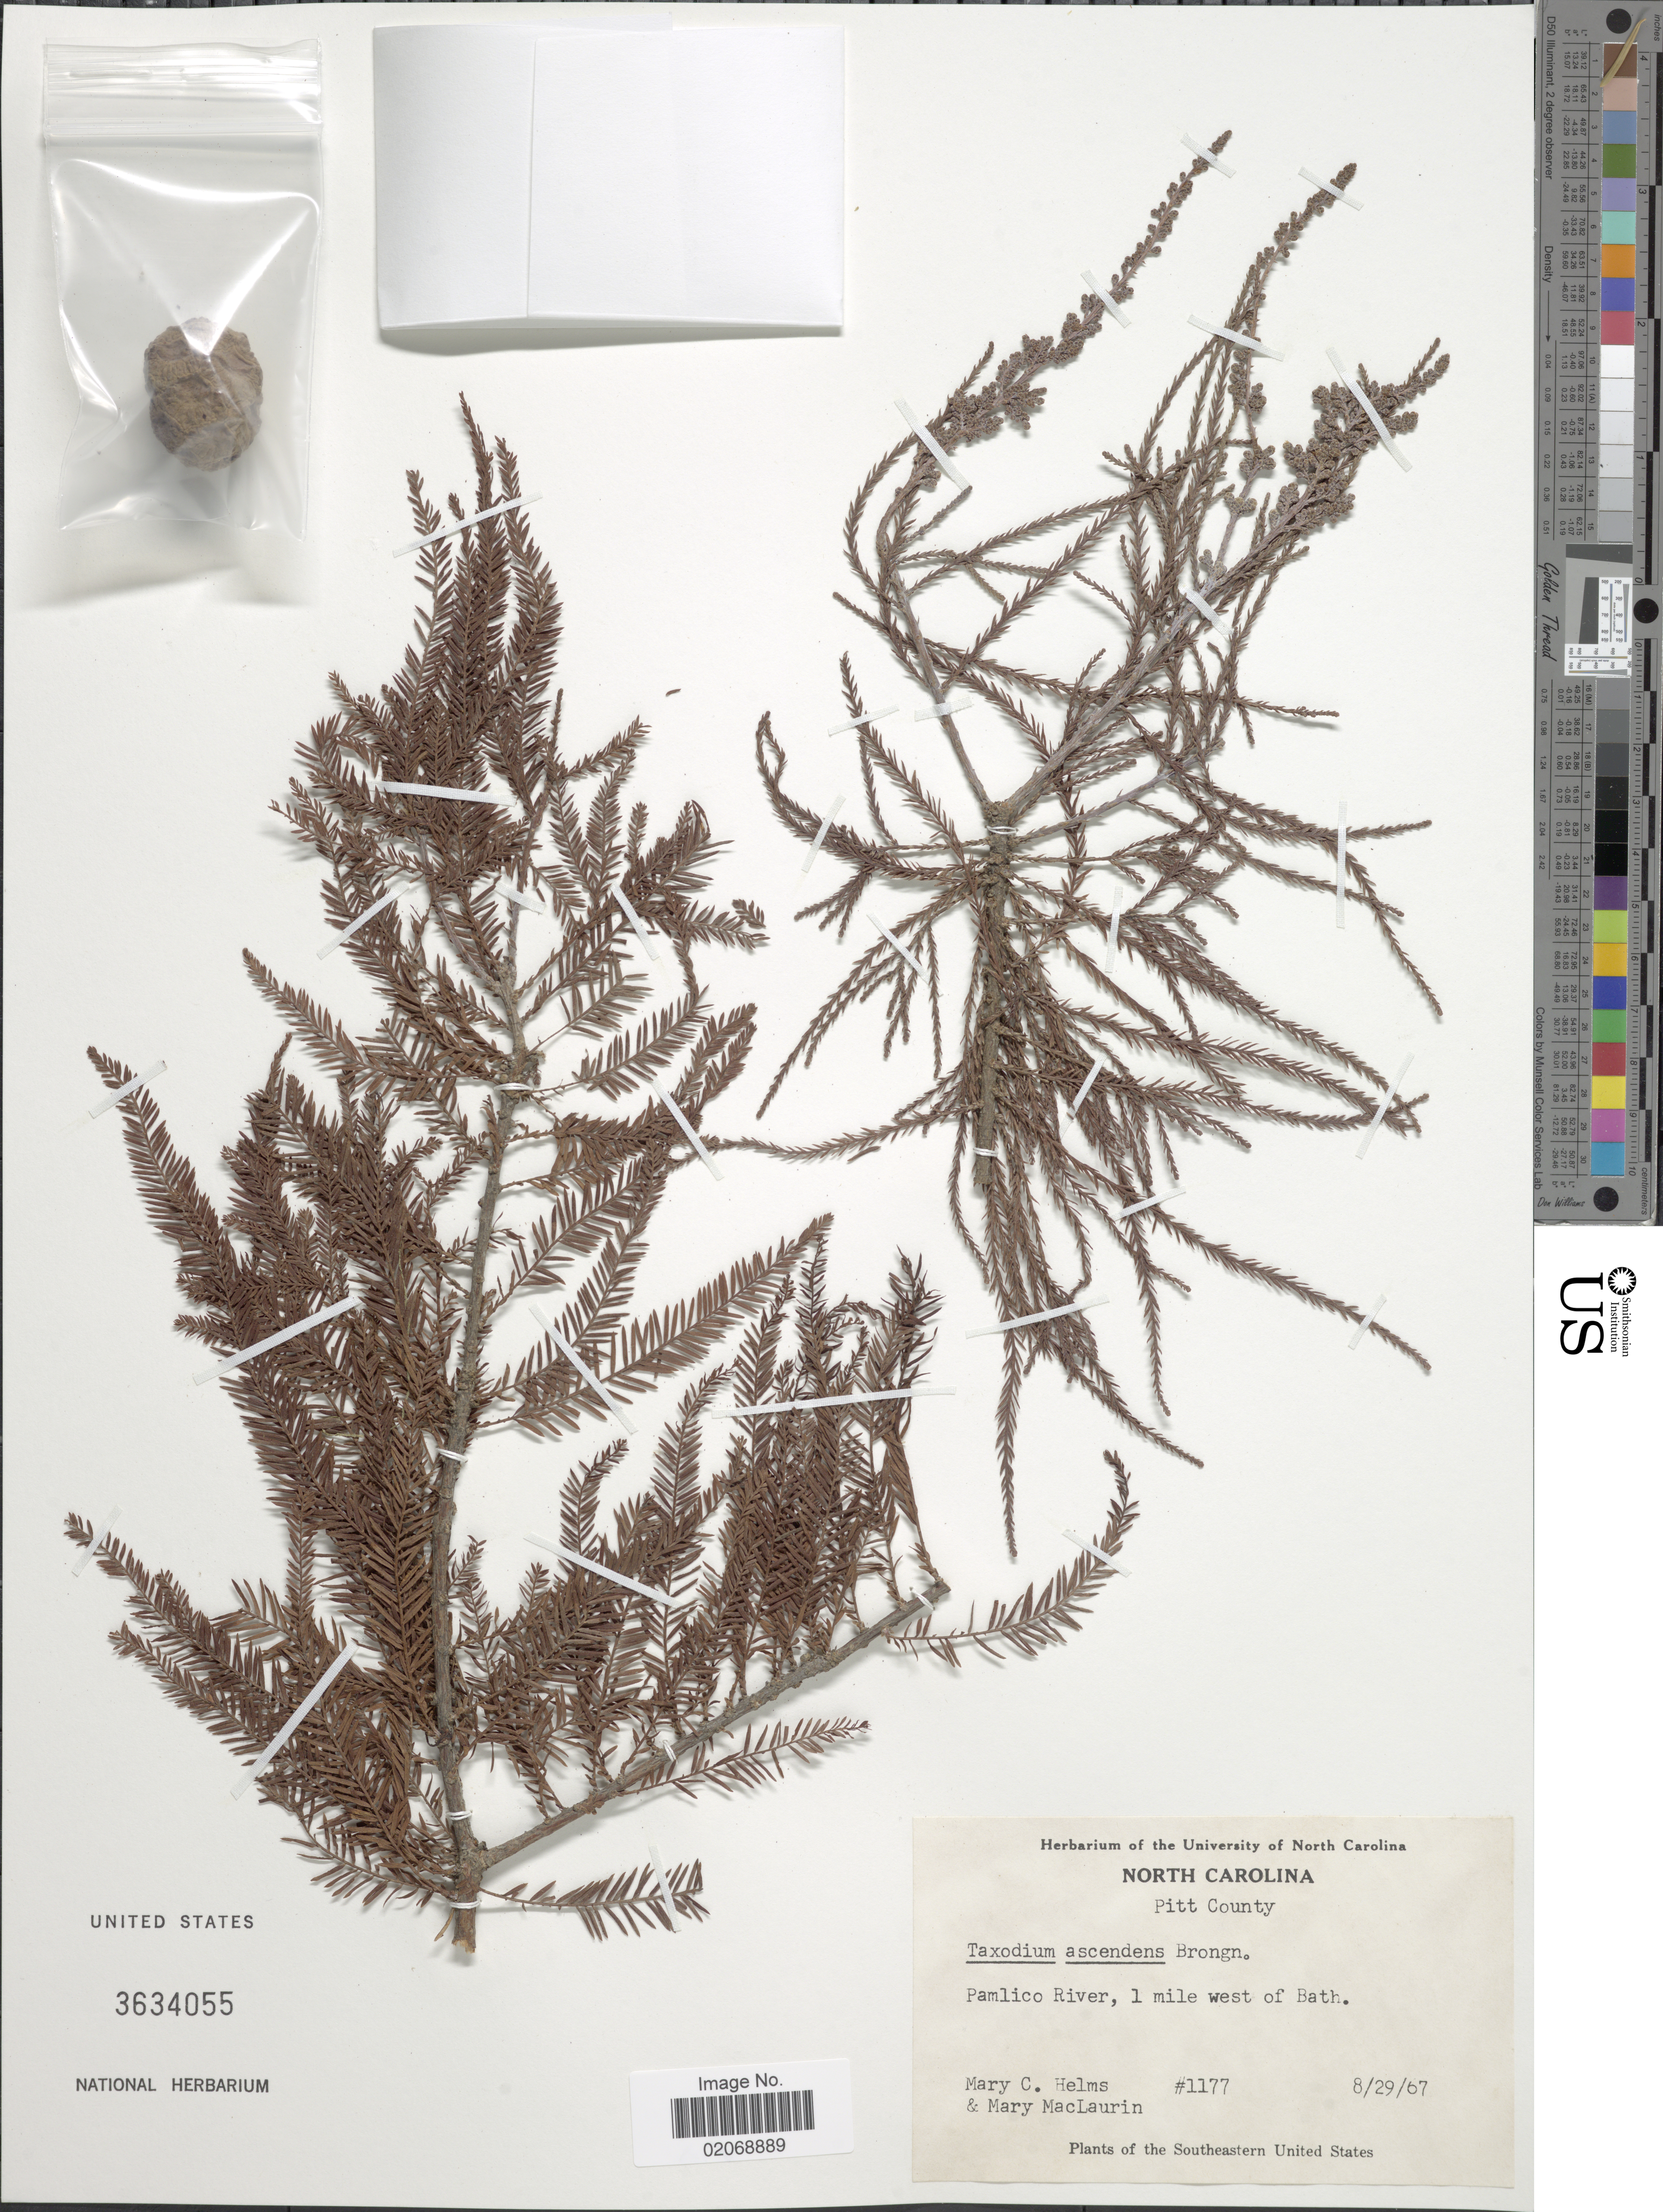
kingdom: Plantae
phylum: Tracheophyta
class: Pinopsida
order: Pinales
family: Cupressaceae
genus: Taxodium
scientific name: Taxodium ascendens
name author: Brongn.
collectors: M. Helms & M. Maclaurin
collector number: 1177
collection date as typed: Transcribed d/m/y: 29/8/67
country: United States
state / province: North Carolina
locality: Pitt County, Pamlico River, 1 mile west of Bath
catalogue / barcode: US 3634055